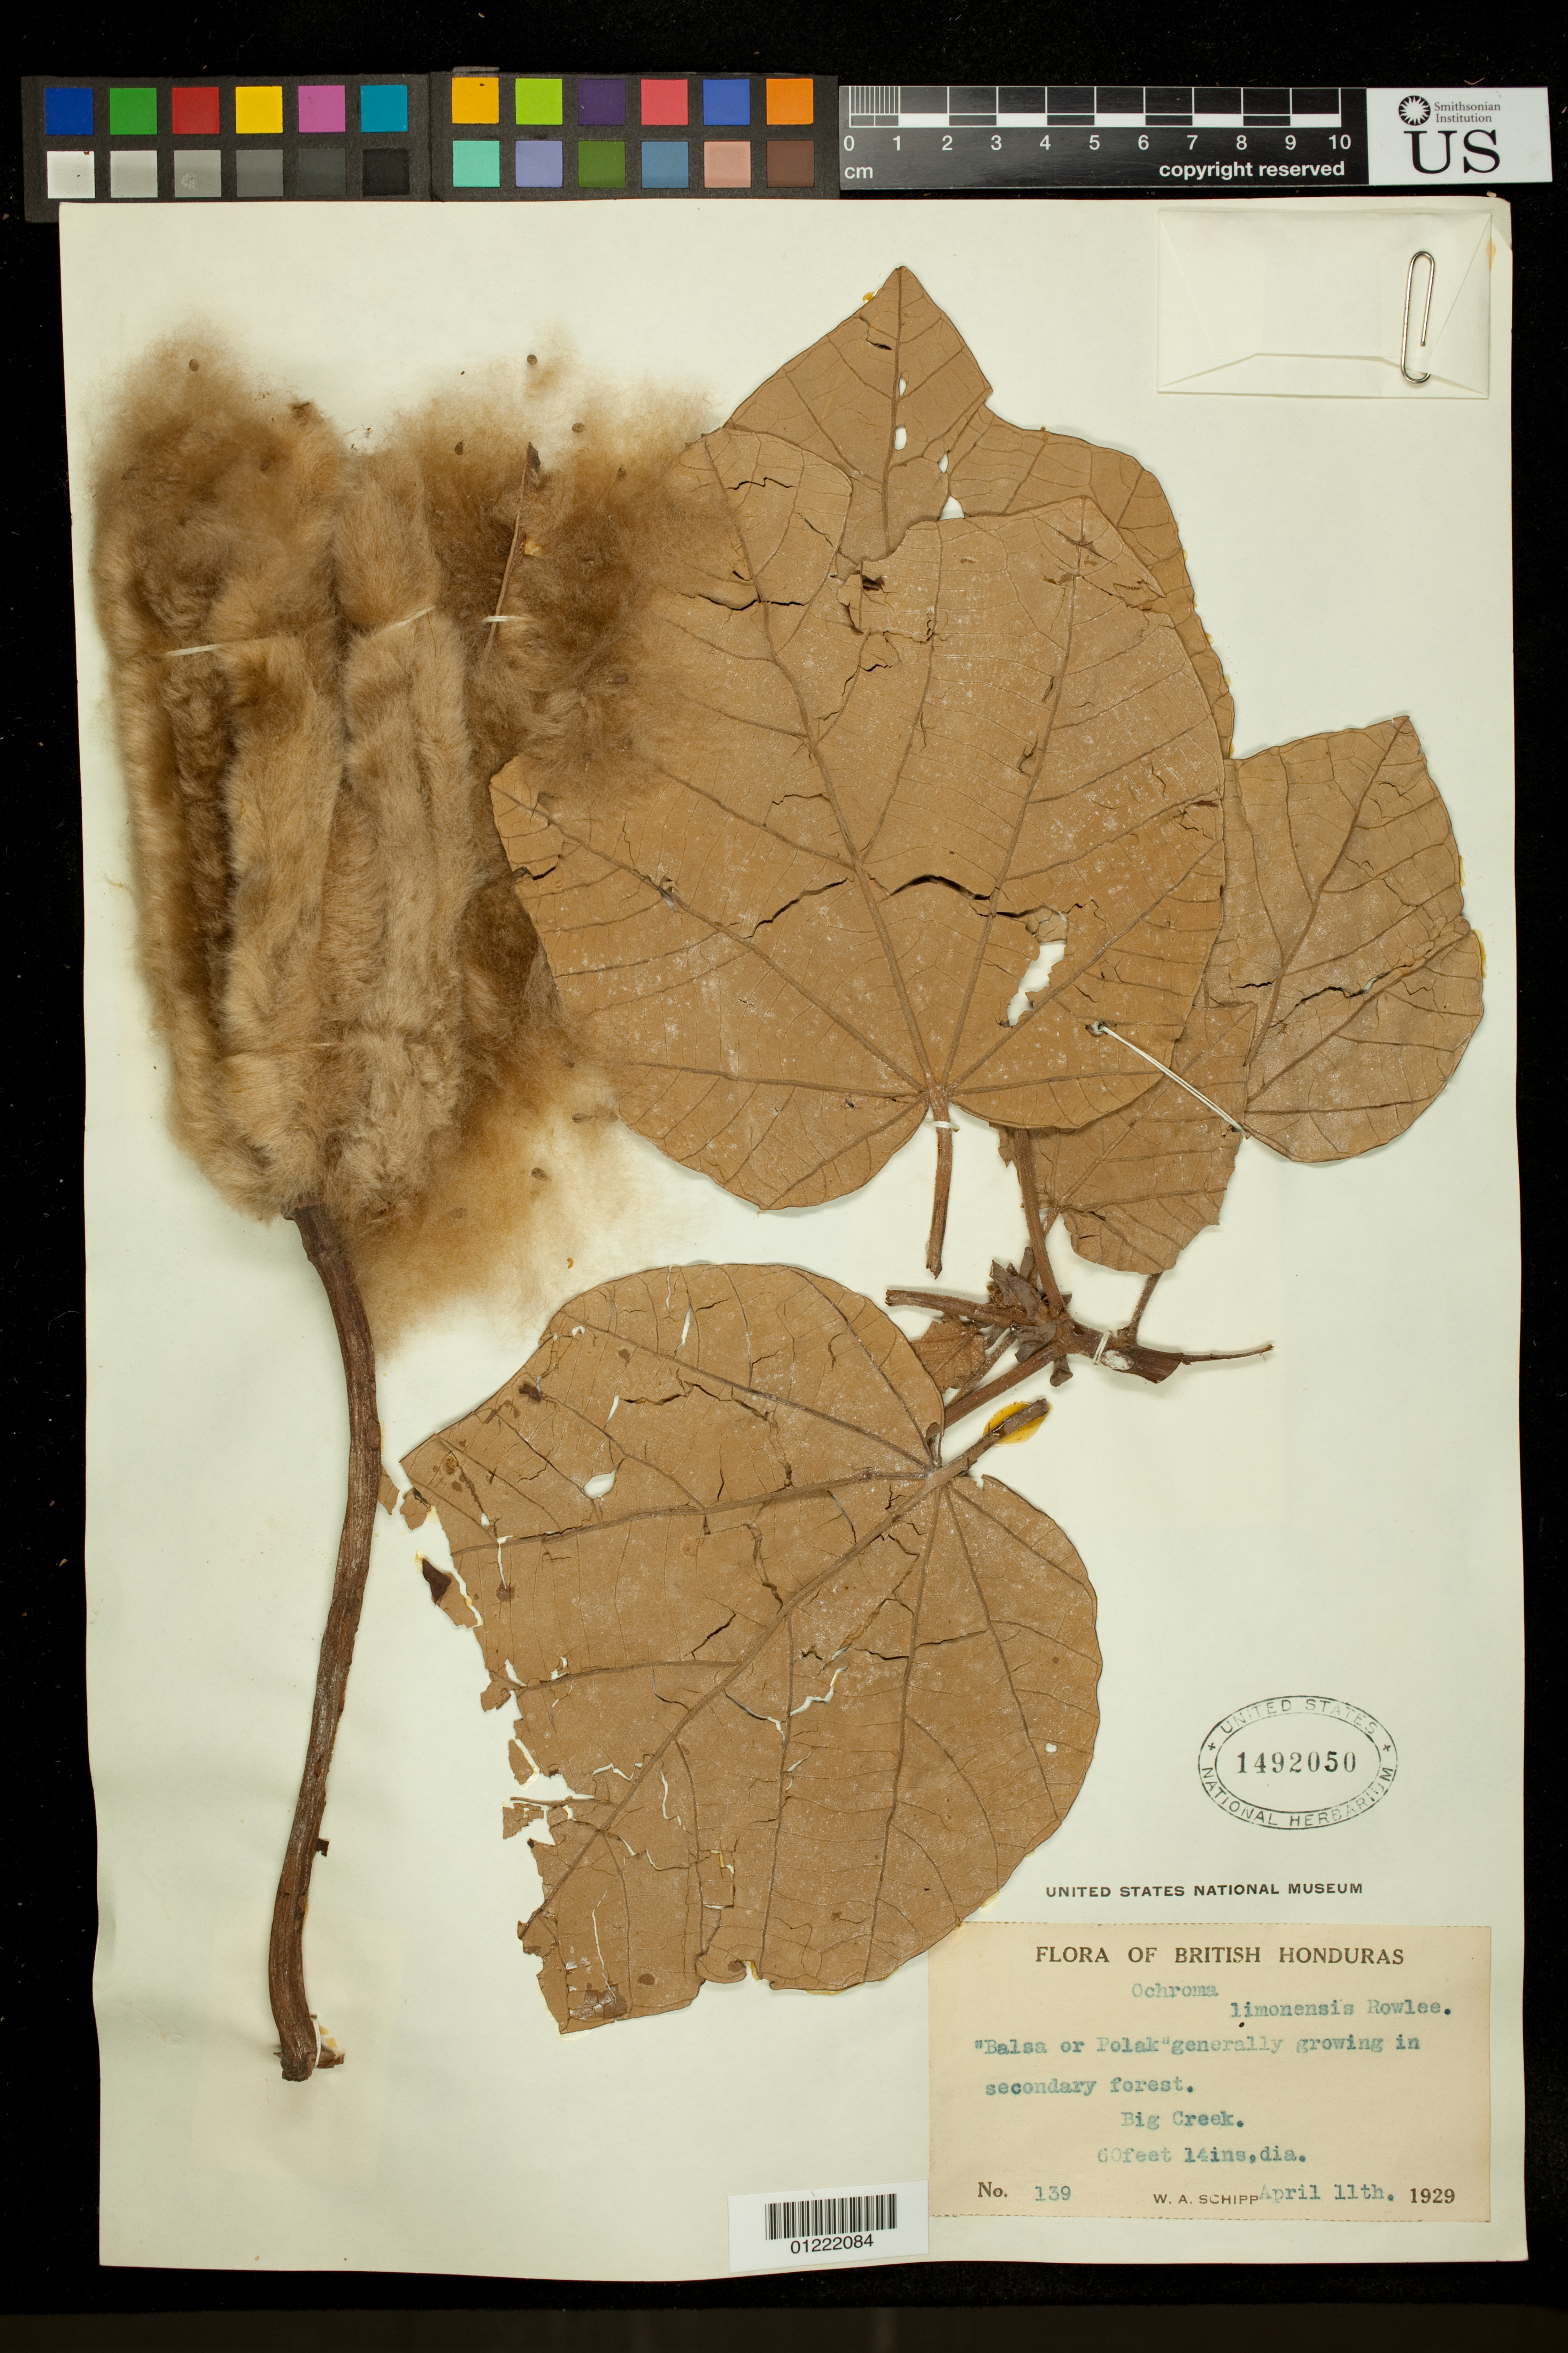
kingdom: Plantae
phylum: Tracheophyta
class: Magnoliopsida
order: Malvales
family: Malvaceae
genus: Ochroma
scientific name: Ochroma pyramidale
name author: (Cav. ex Lam.) Urb.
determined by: Dorr, L. J., (BOT), Smithsonian Institution - National Museum of Natural History (UNITED STATES)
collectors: W. Schipp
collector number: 139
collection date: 1929-04-11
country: Belize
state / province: Stann Creek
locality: British Honduras. Big Creek.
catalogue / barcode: US 1492050